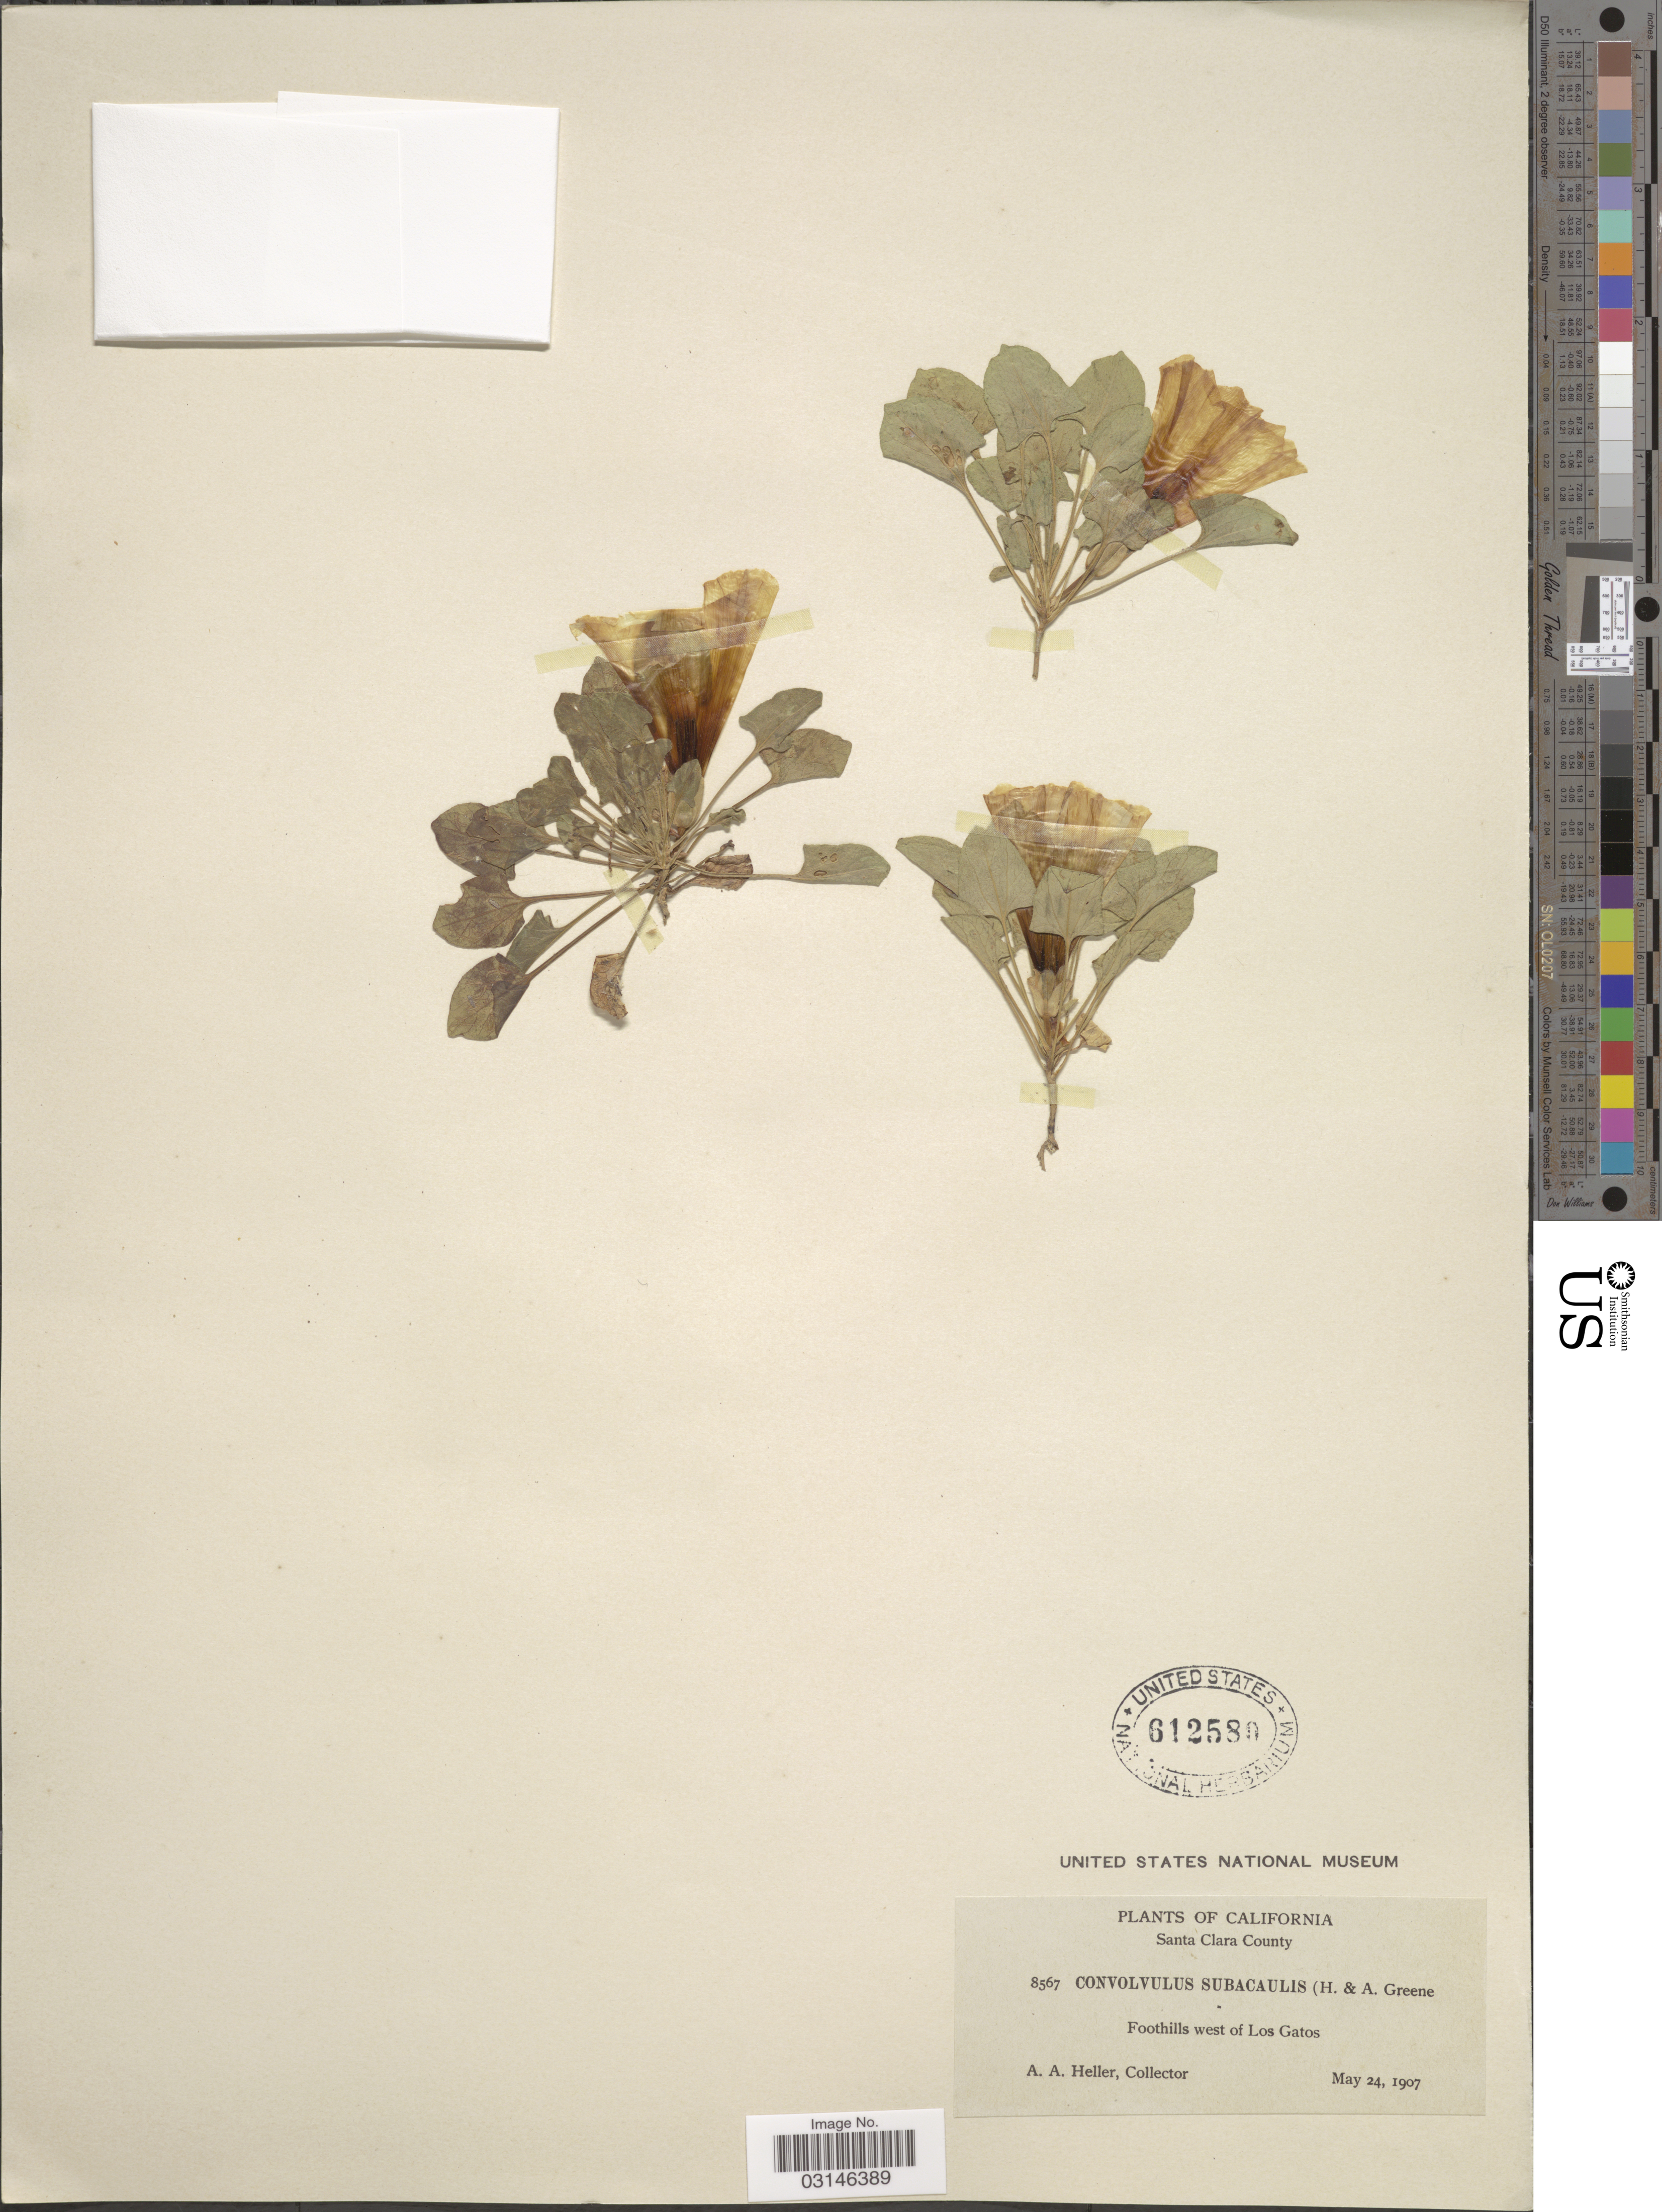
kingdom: Plantae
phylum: Tracheophyta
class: Magnoliopsida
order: Solanales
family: Convolvulaceae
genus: Calystegia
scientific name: Calystegia subacaulis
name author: Hook. & Arn.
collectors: A. A. Heller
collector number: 8567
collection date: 1907-05-24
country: United States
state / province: California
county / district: Santa Clara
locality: Santa Clara County, Foothills west of Los Gatos.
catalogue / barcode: US 612580